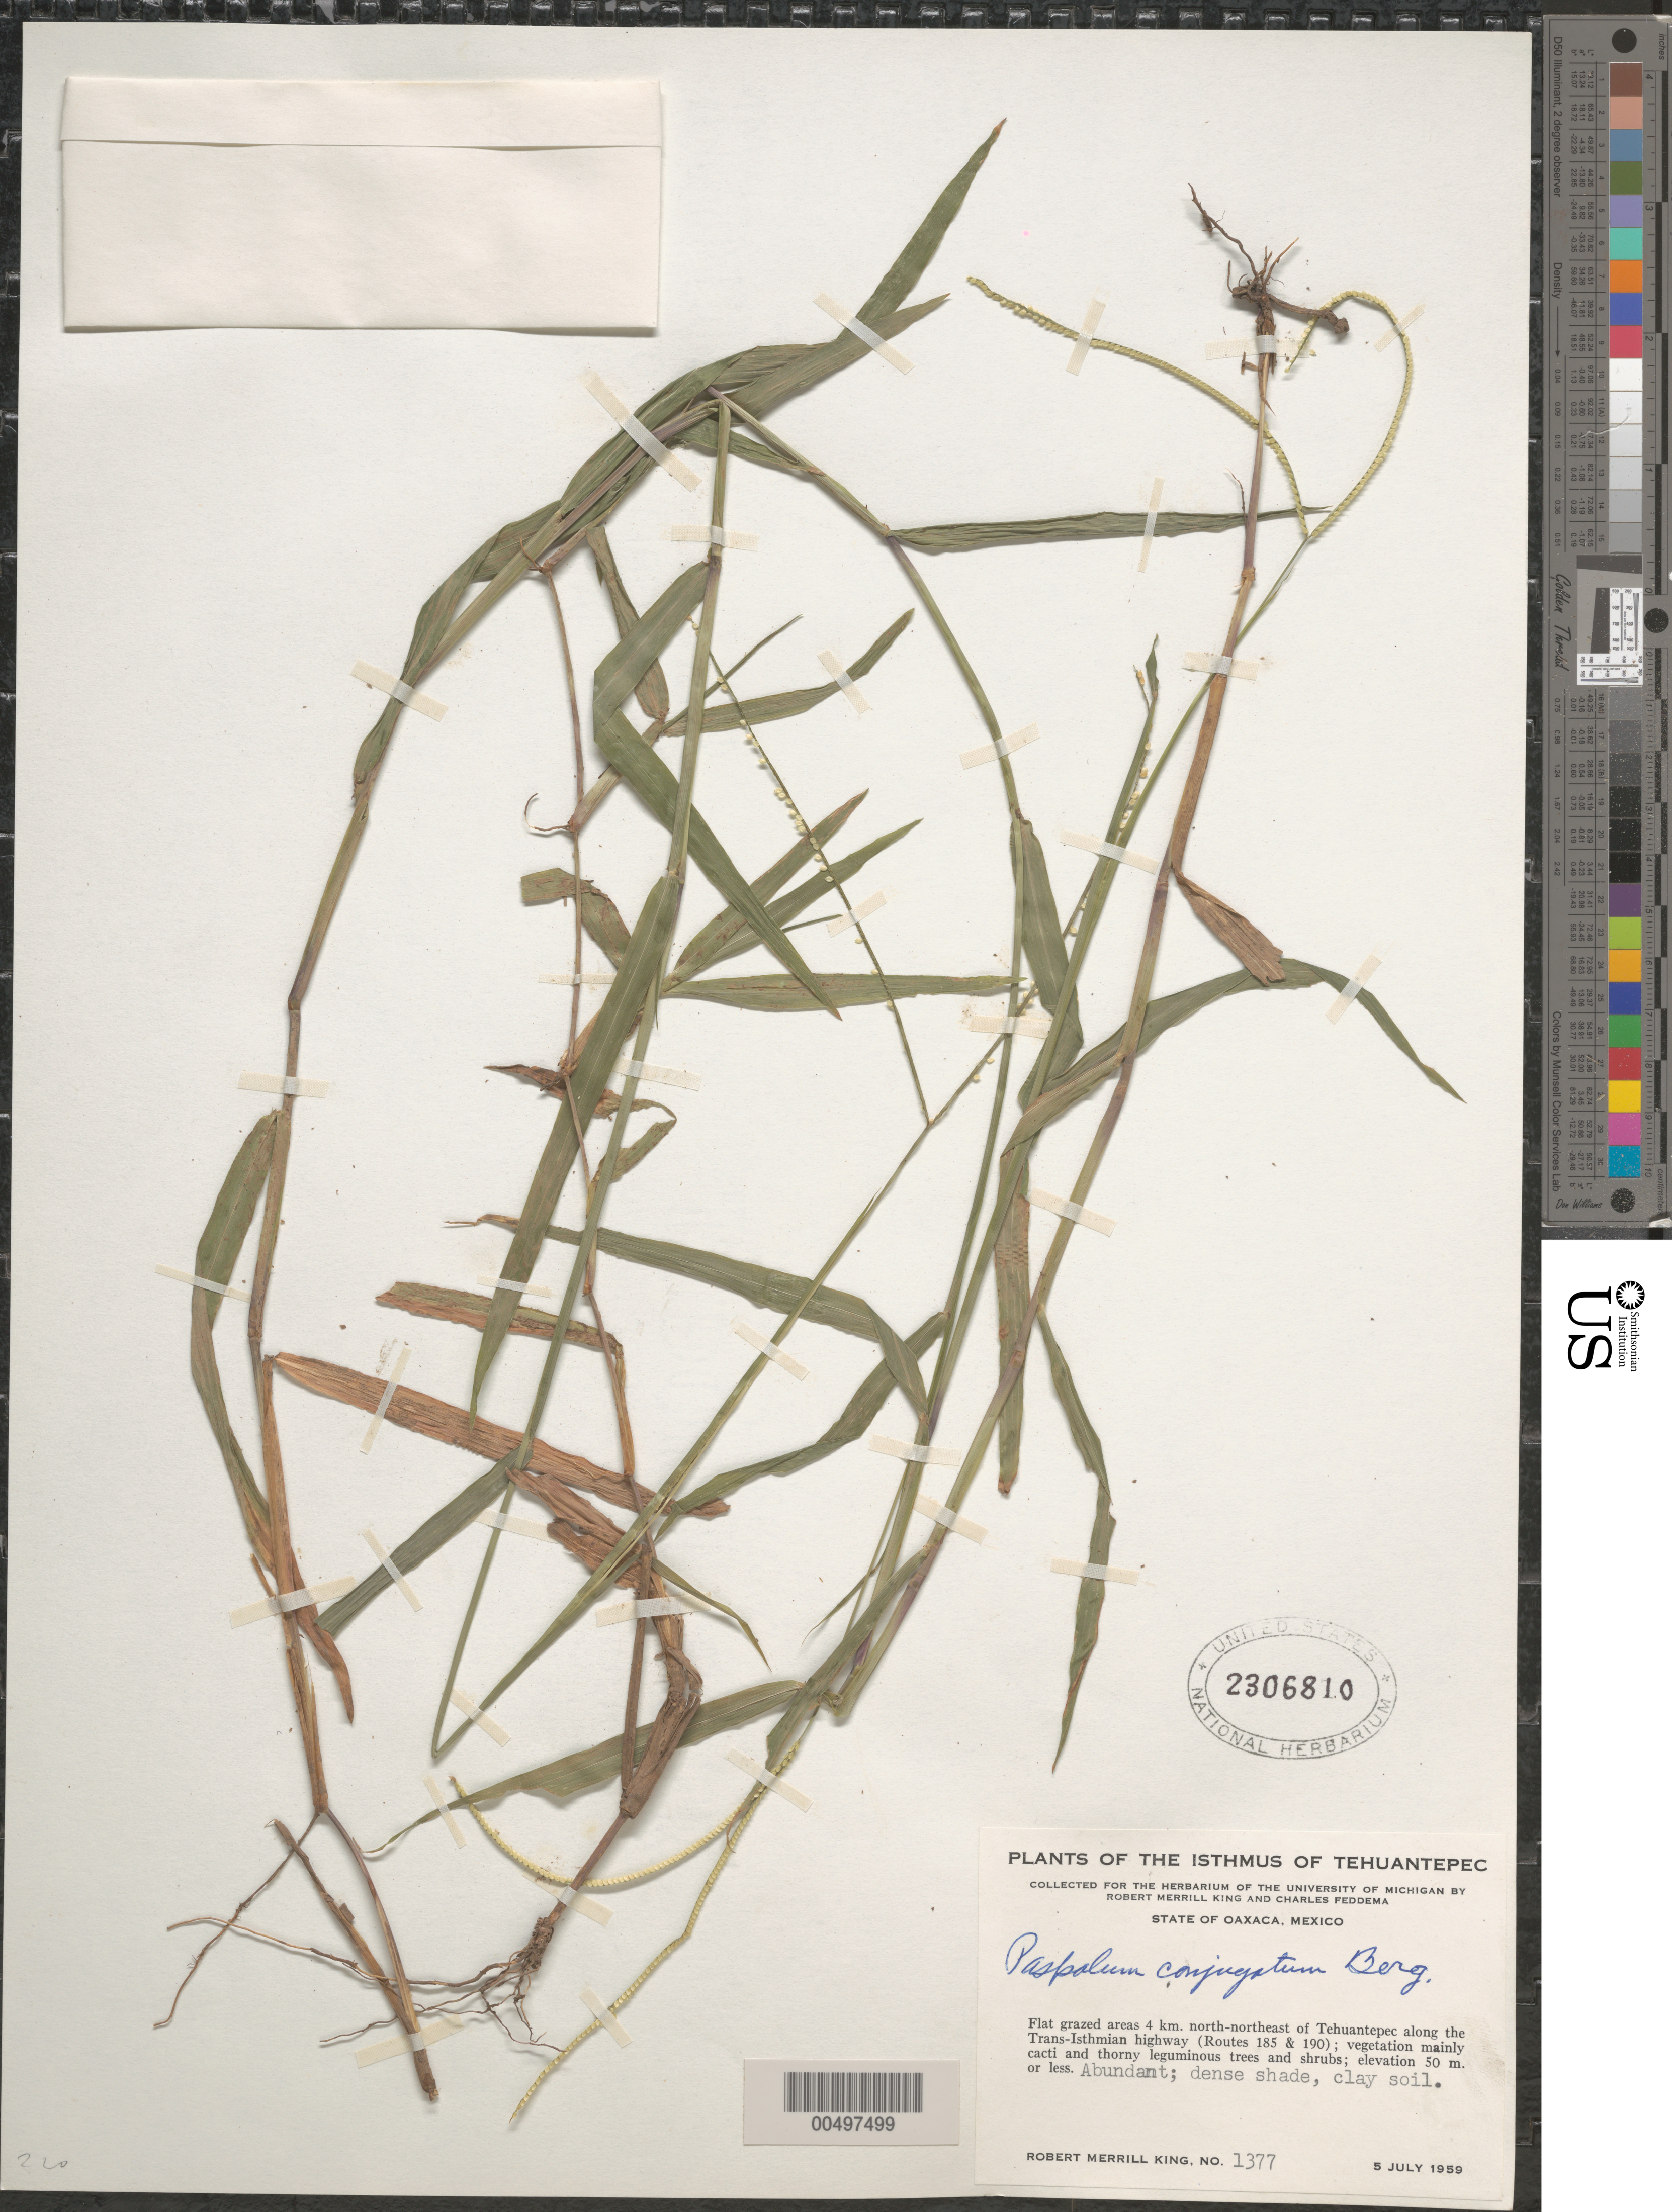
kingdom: Plantae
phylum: Tracheophyta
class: Liliopsida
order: Poales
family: Poaceae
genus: Paspalum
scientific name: Paspalum conjugatum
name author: P.J. Bergius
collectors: R. M. King & C. Feddema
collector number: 1377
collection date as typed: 5 Jul 1959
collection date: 1959-07-05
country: Mexico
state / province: Oaxaca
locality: Isthmus of Tehuantepec, 4 km N-NE of Tehuantepec along the Trans-Isthmian hwy (Routes 185 & 190)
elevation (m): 0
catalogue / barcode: US 2306810